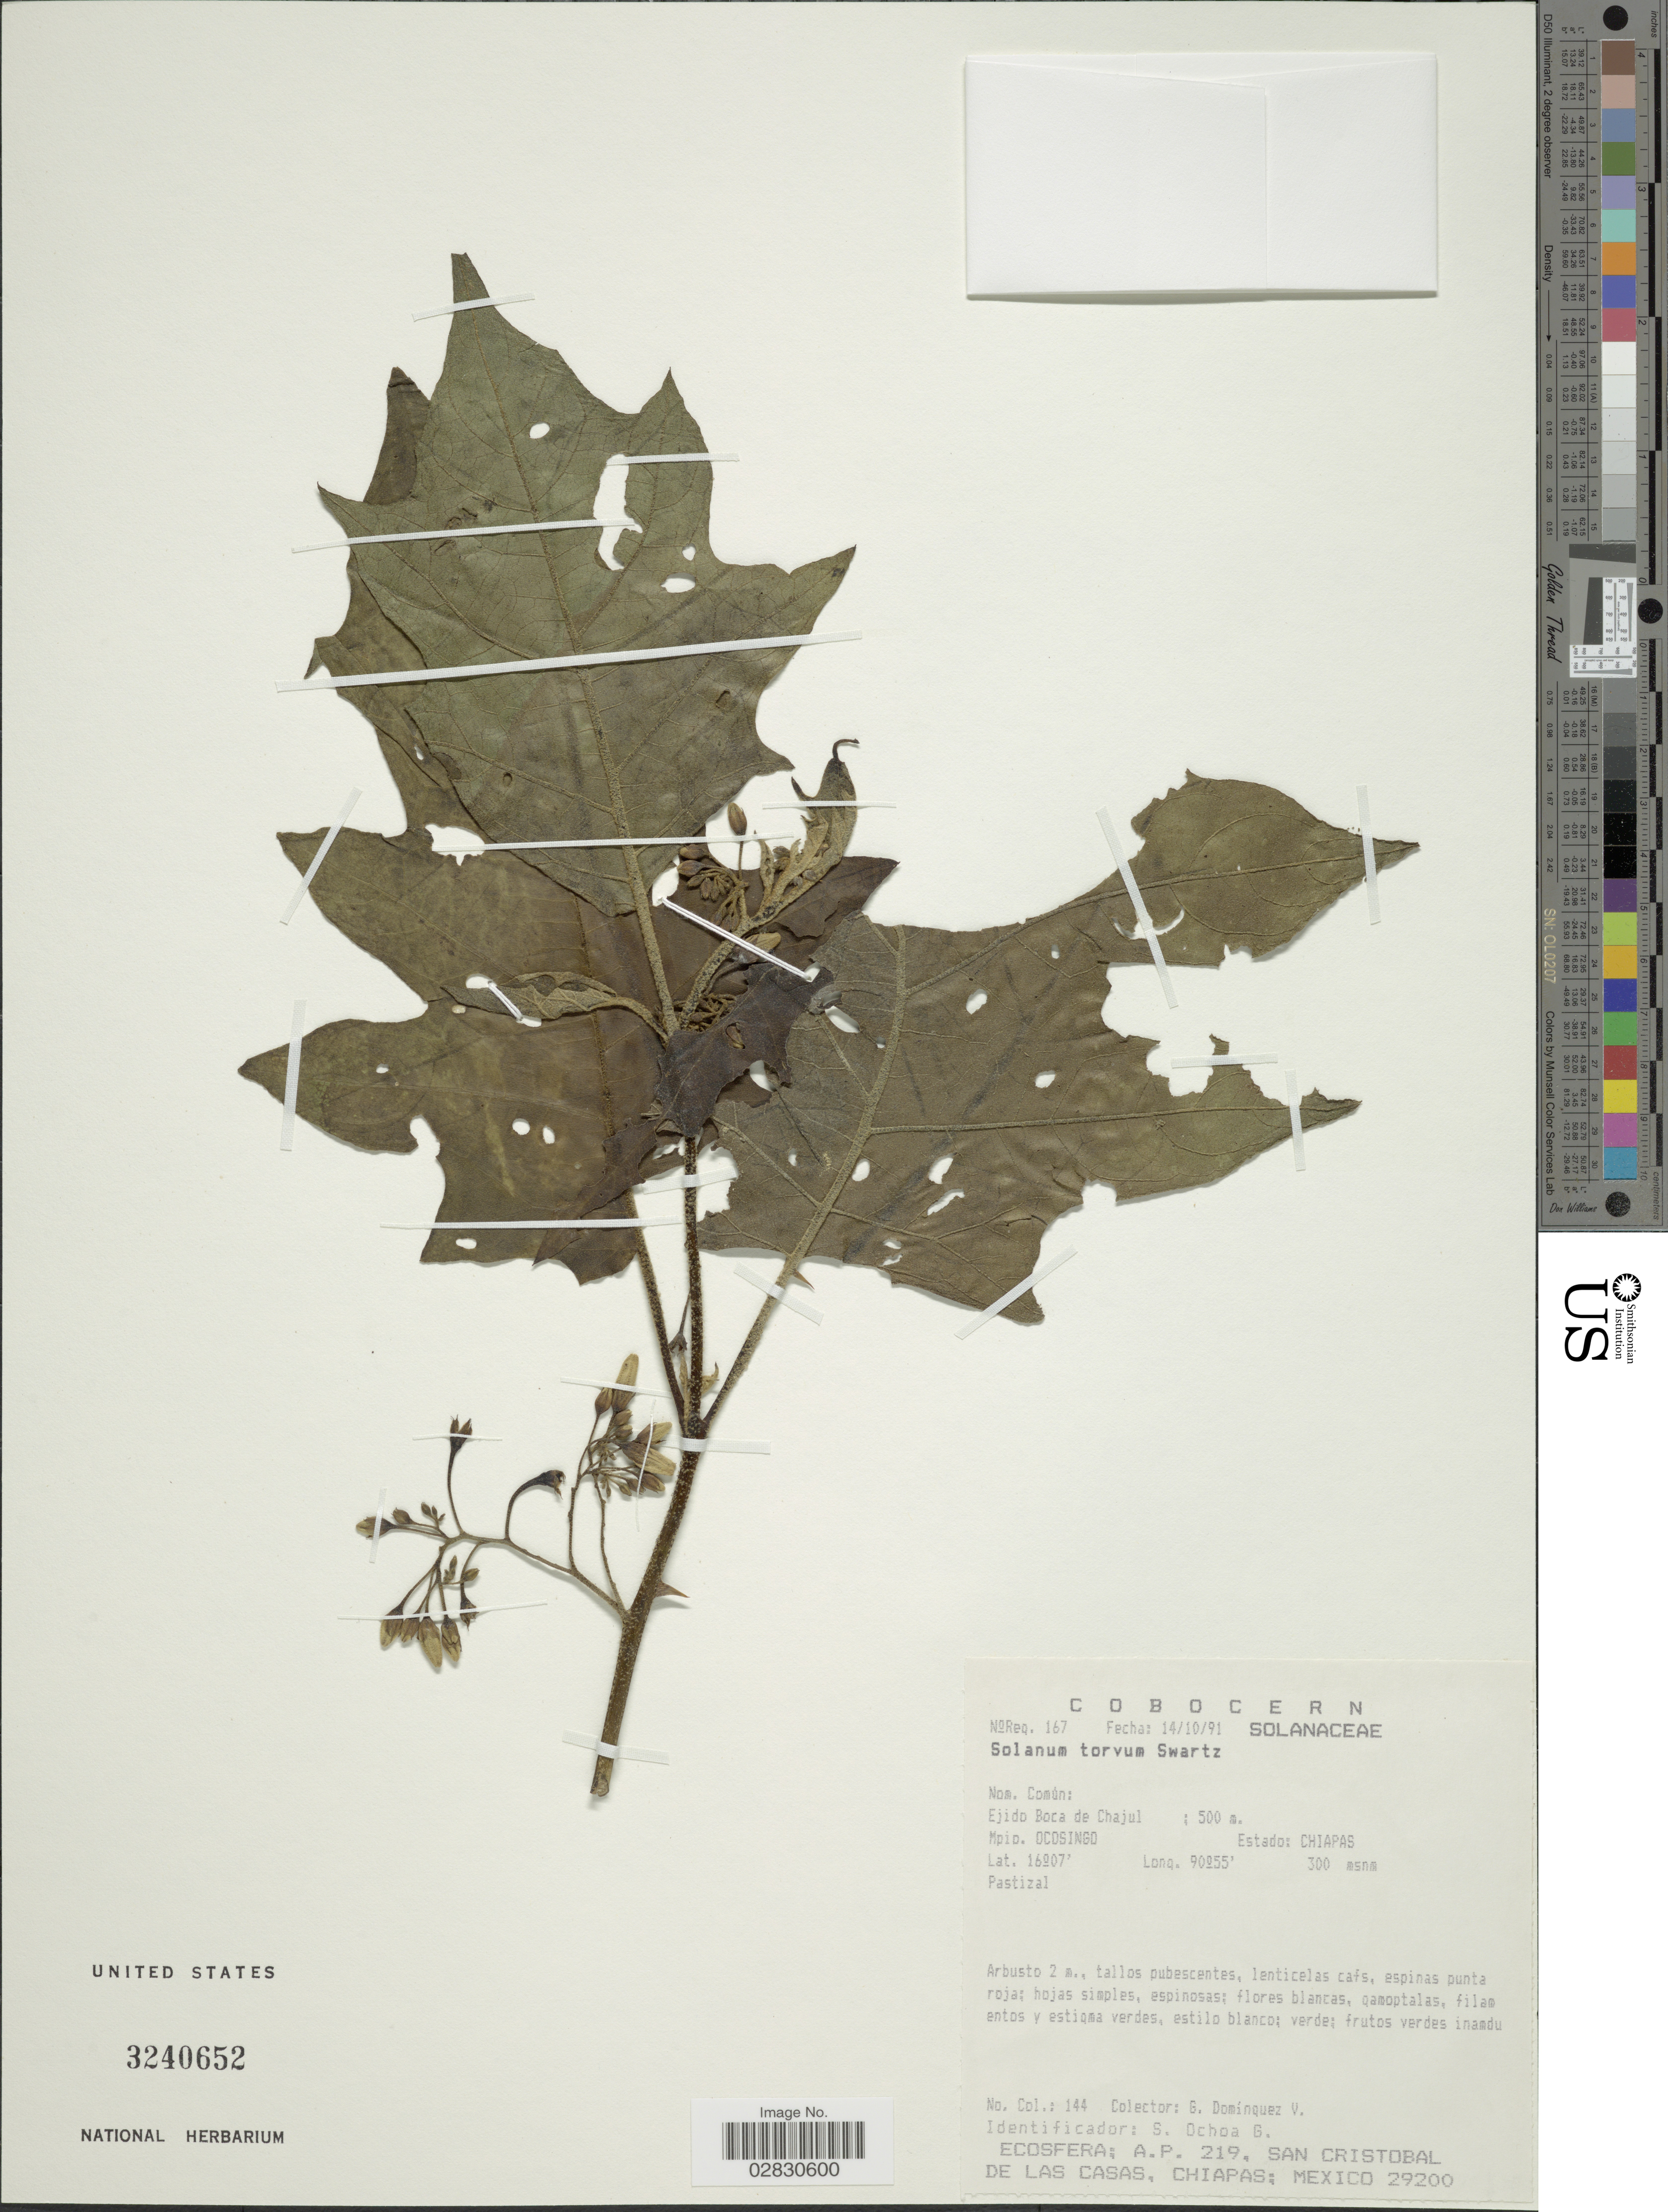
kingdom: Plantae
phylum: Tracheophyta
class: Magnoliopsida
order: Solanales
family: Solanaceae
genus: Solanum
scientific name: Solanum torvum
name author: Sw.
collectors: G. Dominquez V.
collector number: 144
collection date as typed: Transcribed d/m/y: 14/10/91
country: Mexico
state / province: Chiapas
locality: Ejido de Chajul; 500 m., Mpio. Ocosingo. Estado: Chiapas.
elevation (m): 300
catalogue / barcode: US 3240652